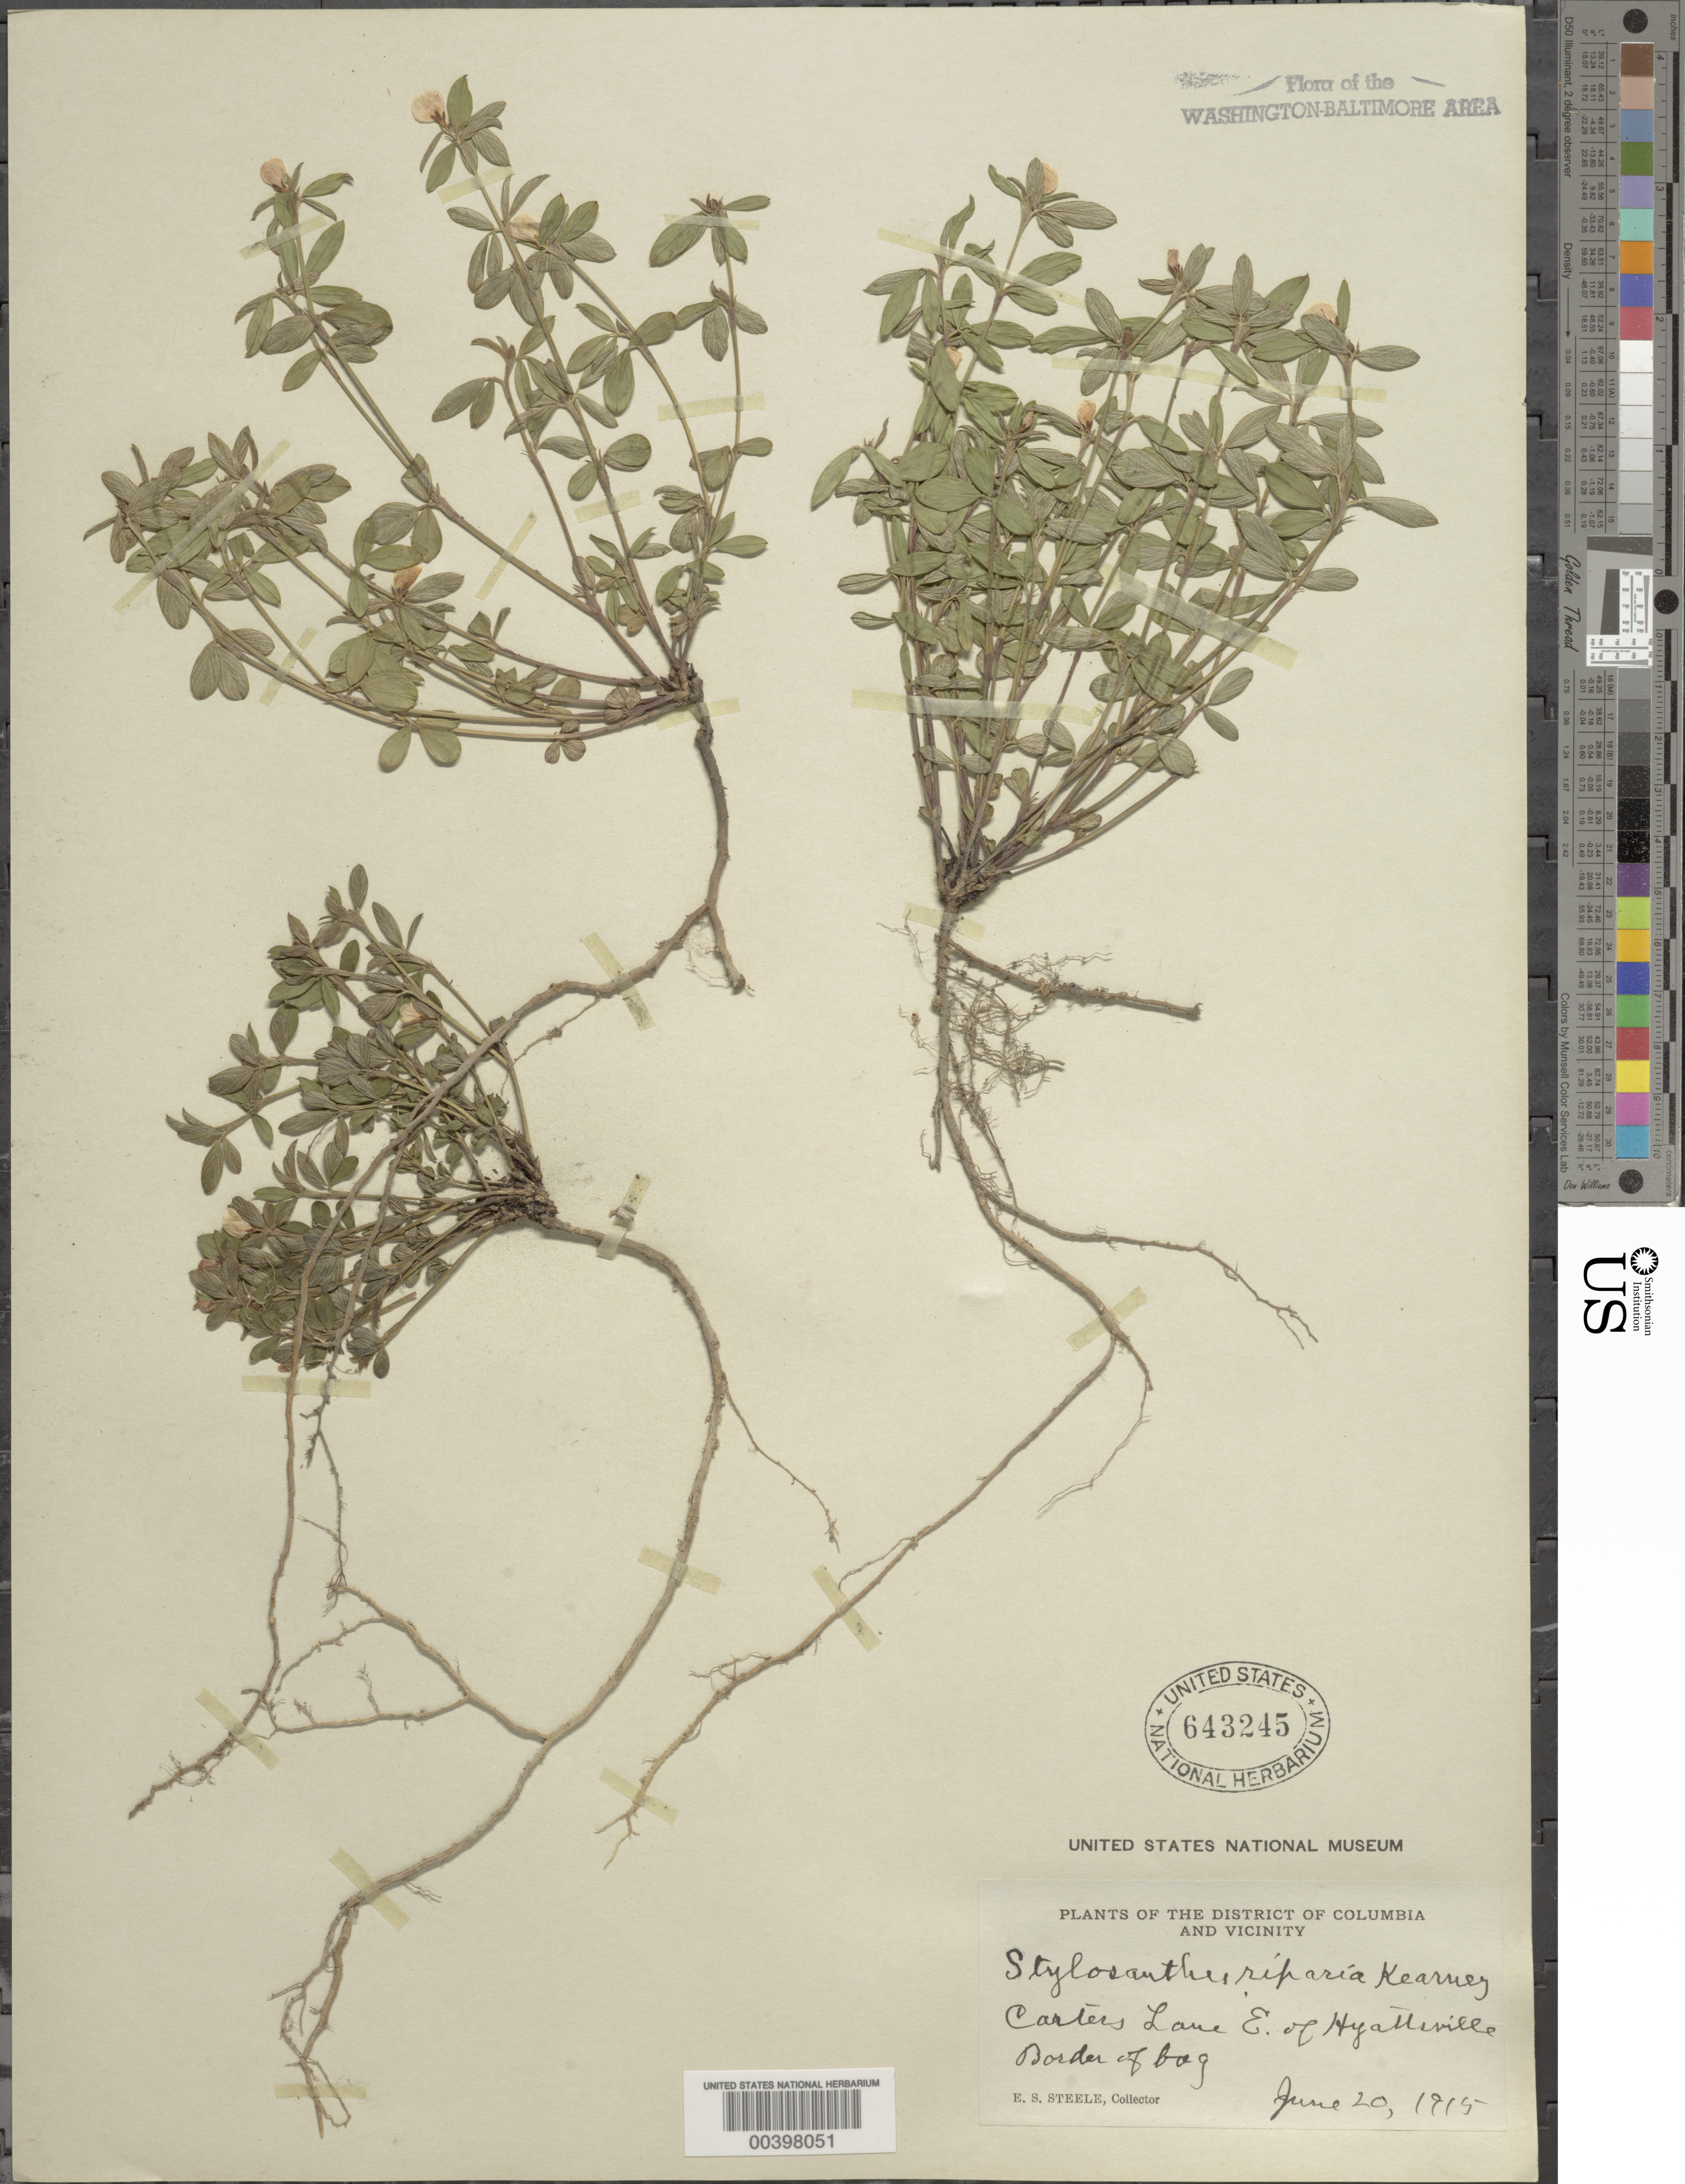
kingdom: Plantae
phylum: Tracheophyta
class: Magnoliopsida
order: Fabales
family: Fabaceae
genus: Stylosanthes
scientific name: Stylosanthes biflora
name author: (L.) Britton et al.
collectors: E. Steele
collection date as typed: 20 Jun 1915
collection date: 1915-06-20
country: United States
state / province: Maryland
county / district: Prince George's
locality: Carters Lane, east of Hyattsville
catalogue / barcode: US 643245